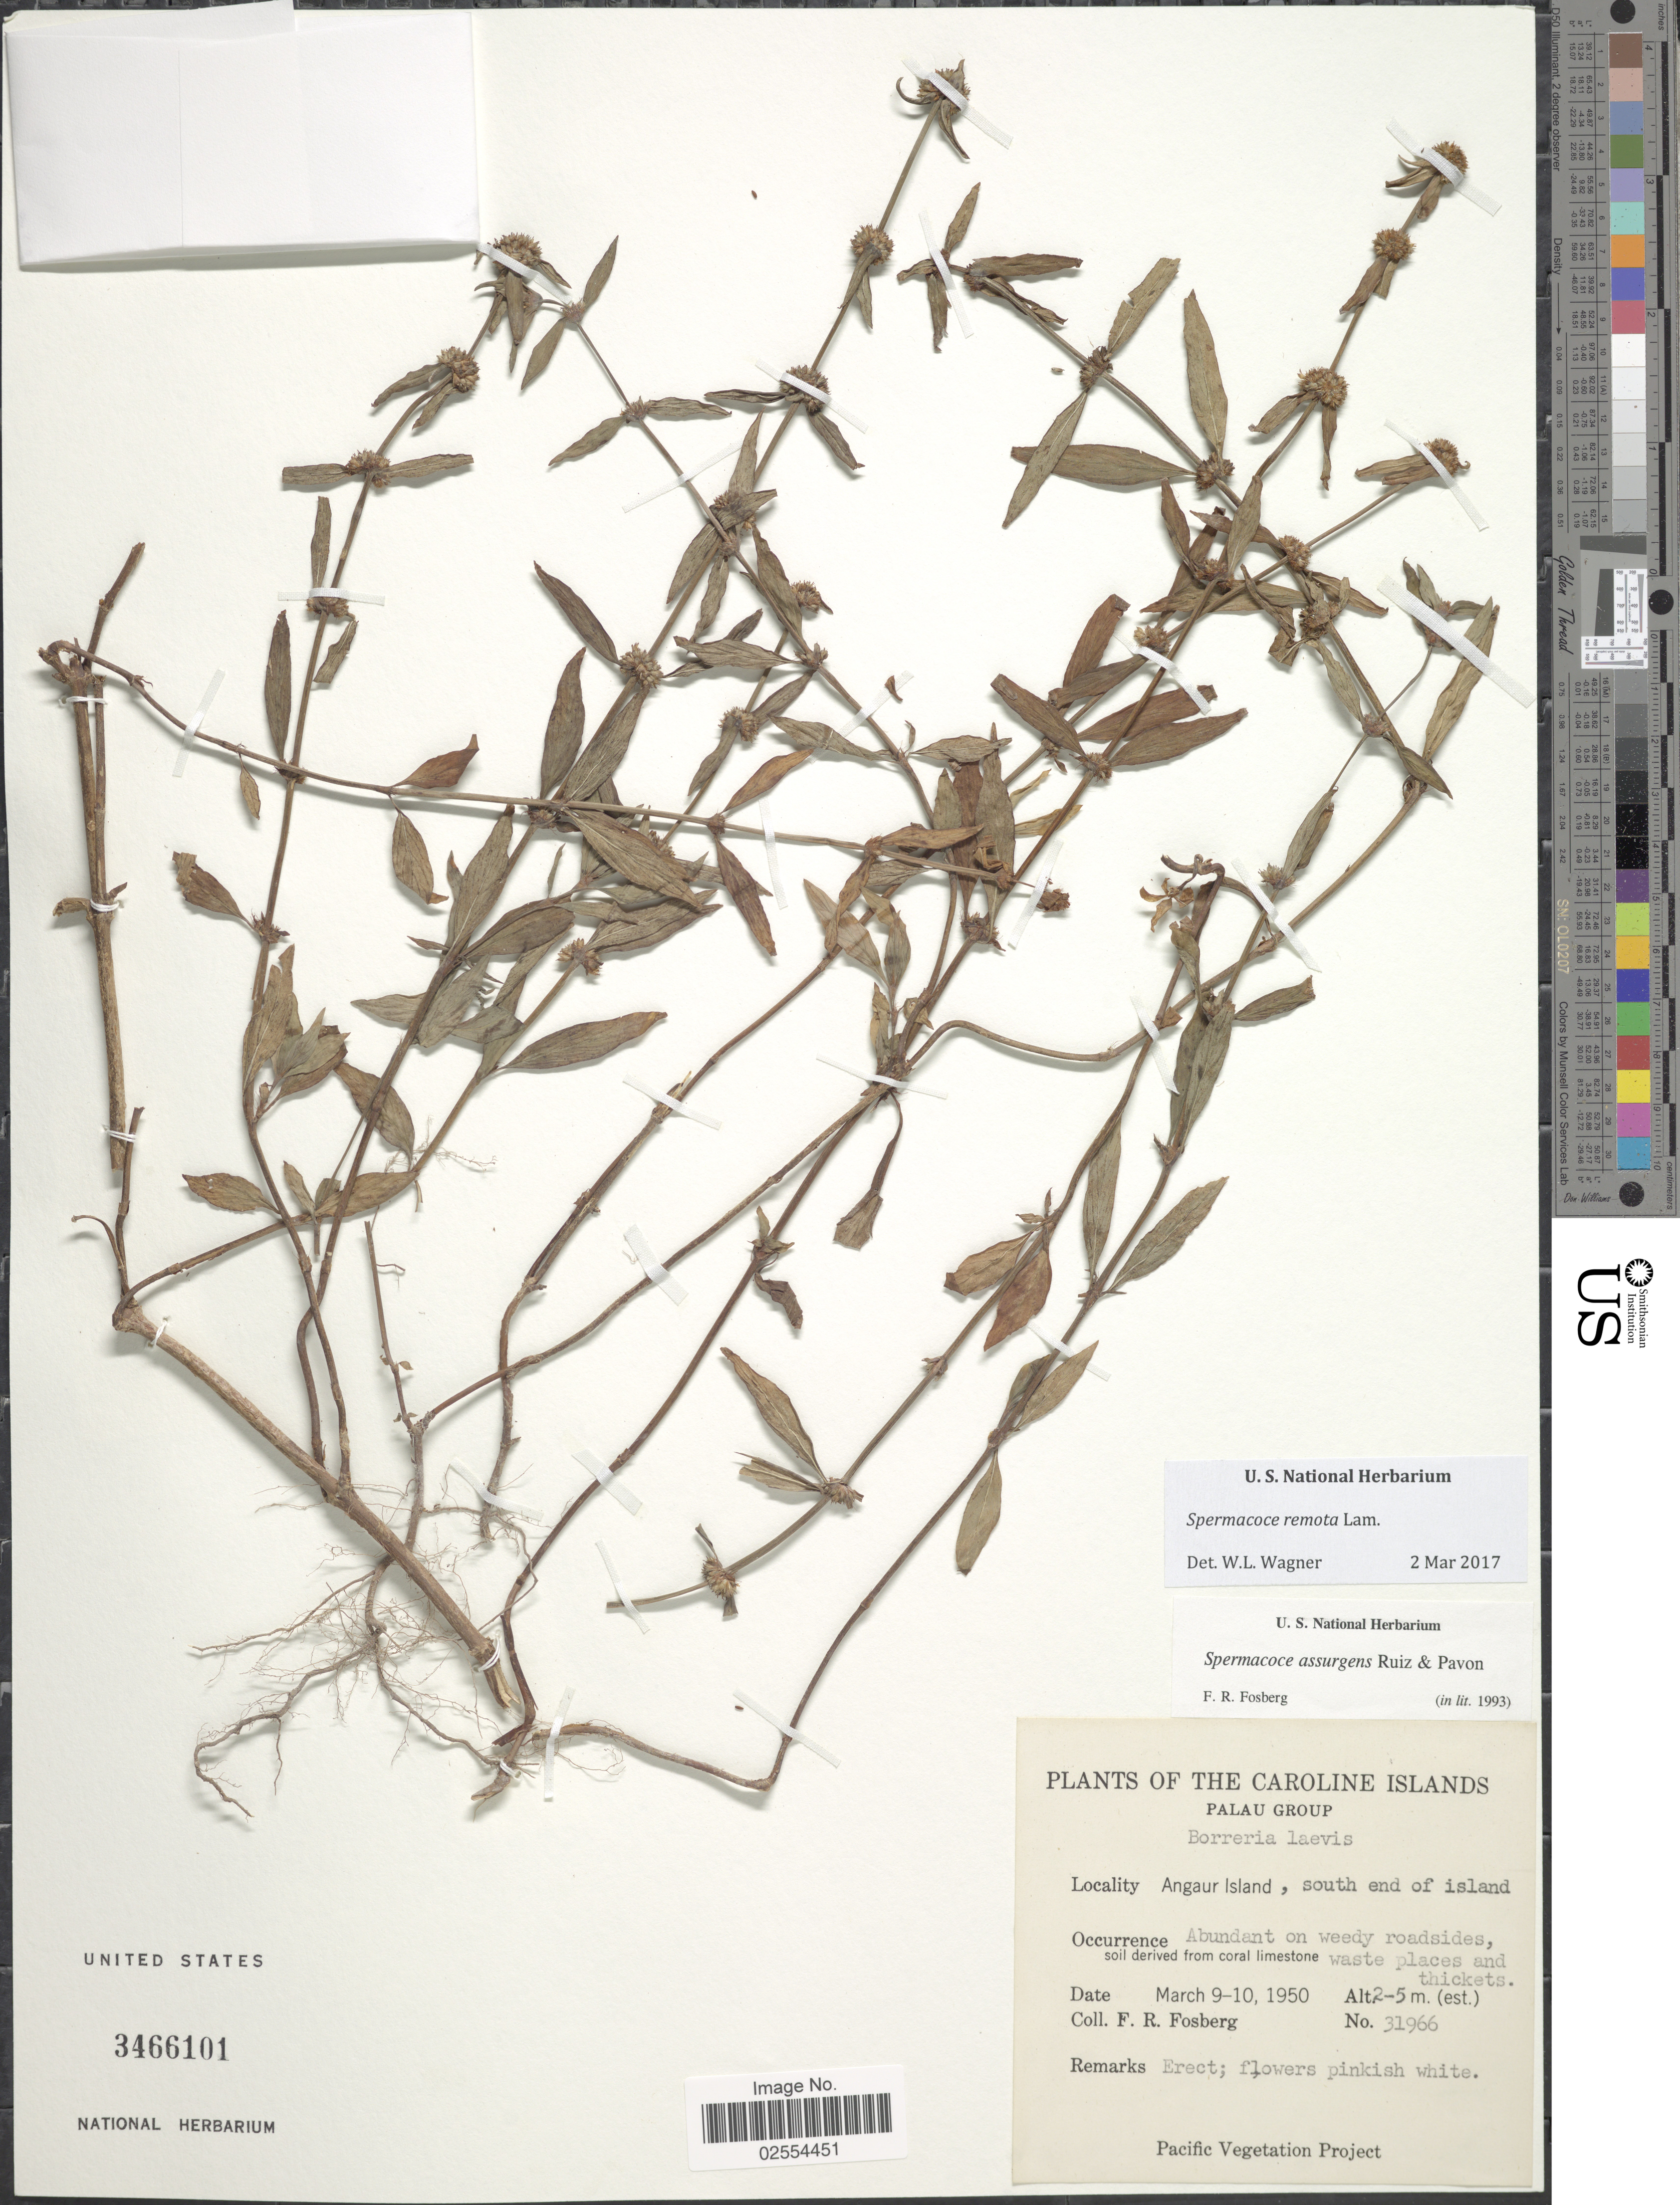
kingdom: Plantae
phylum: Tracheophyta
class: Magnoliopsida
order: Gentianales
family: Rubiaceae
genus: Spermacoce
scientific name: Spermacoce remota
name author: Lam.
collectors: F. R. Fosberg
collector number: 31966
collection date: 1950-03-09/1950-03-10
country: Palau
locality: Caroline Islands, Palau Group, Angaur Island, south end of island, on weedy roadsides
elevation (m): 2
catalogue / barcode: US 3466101